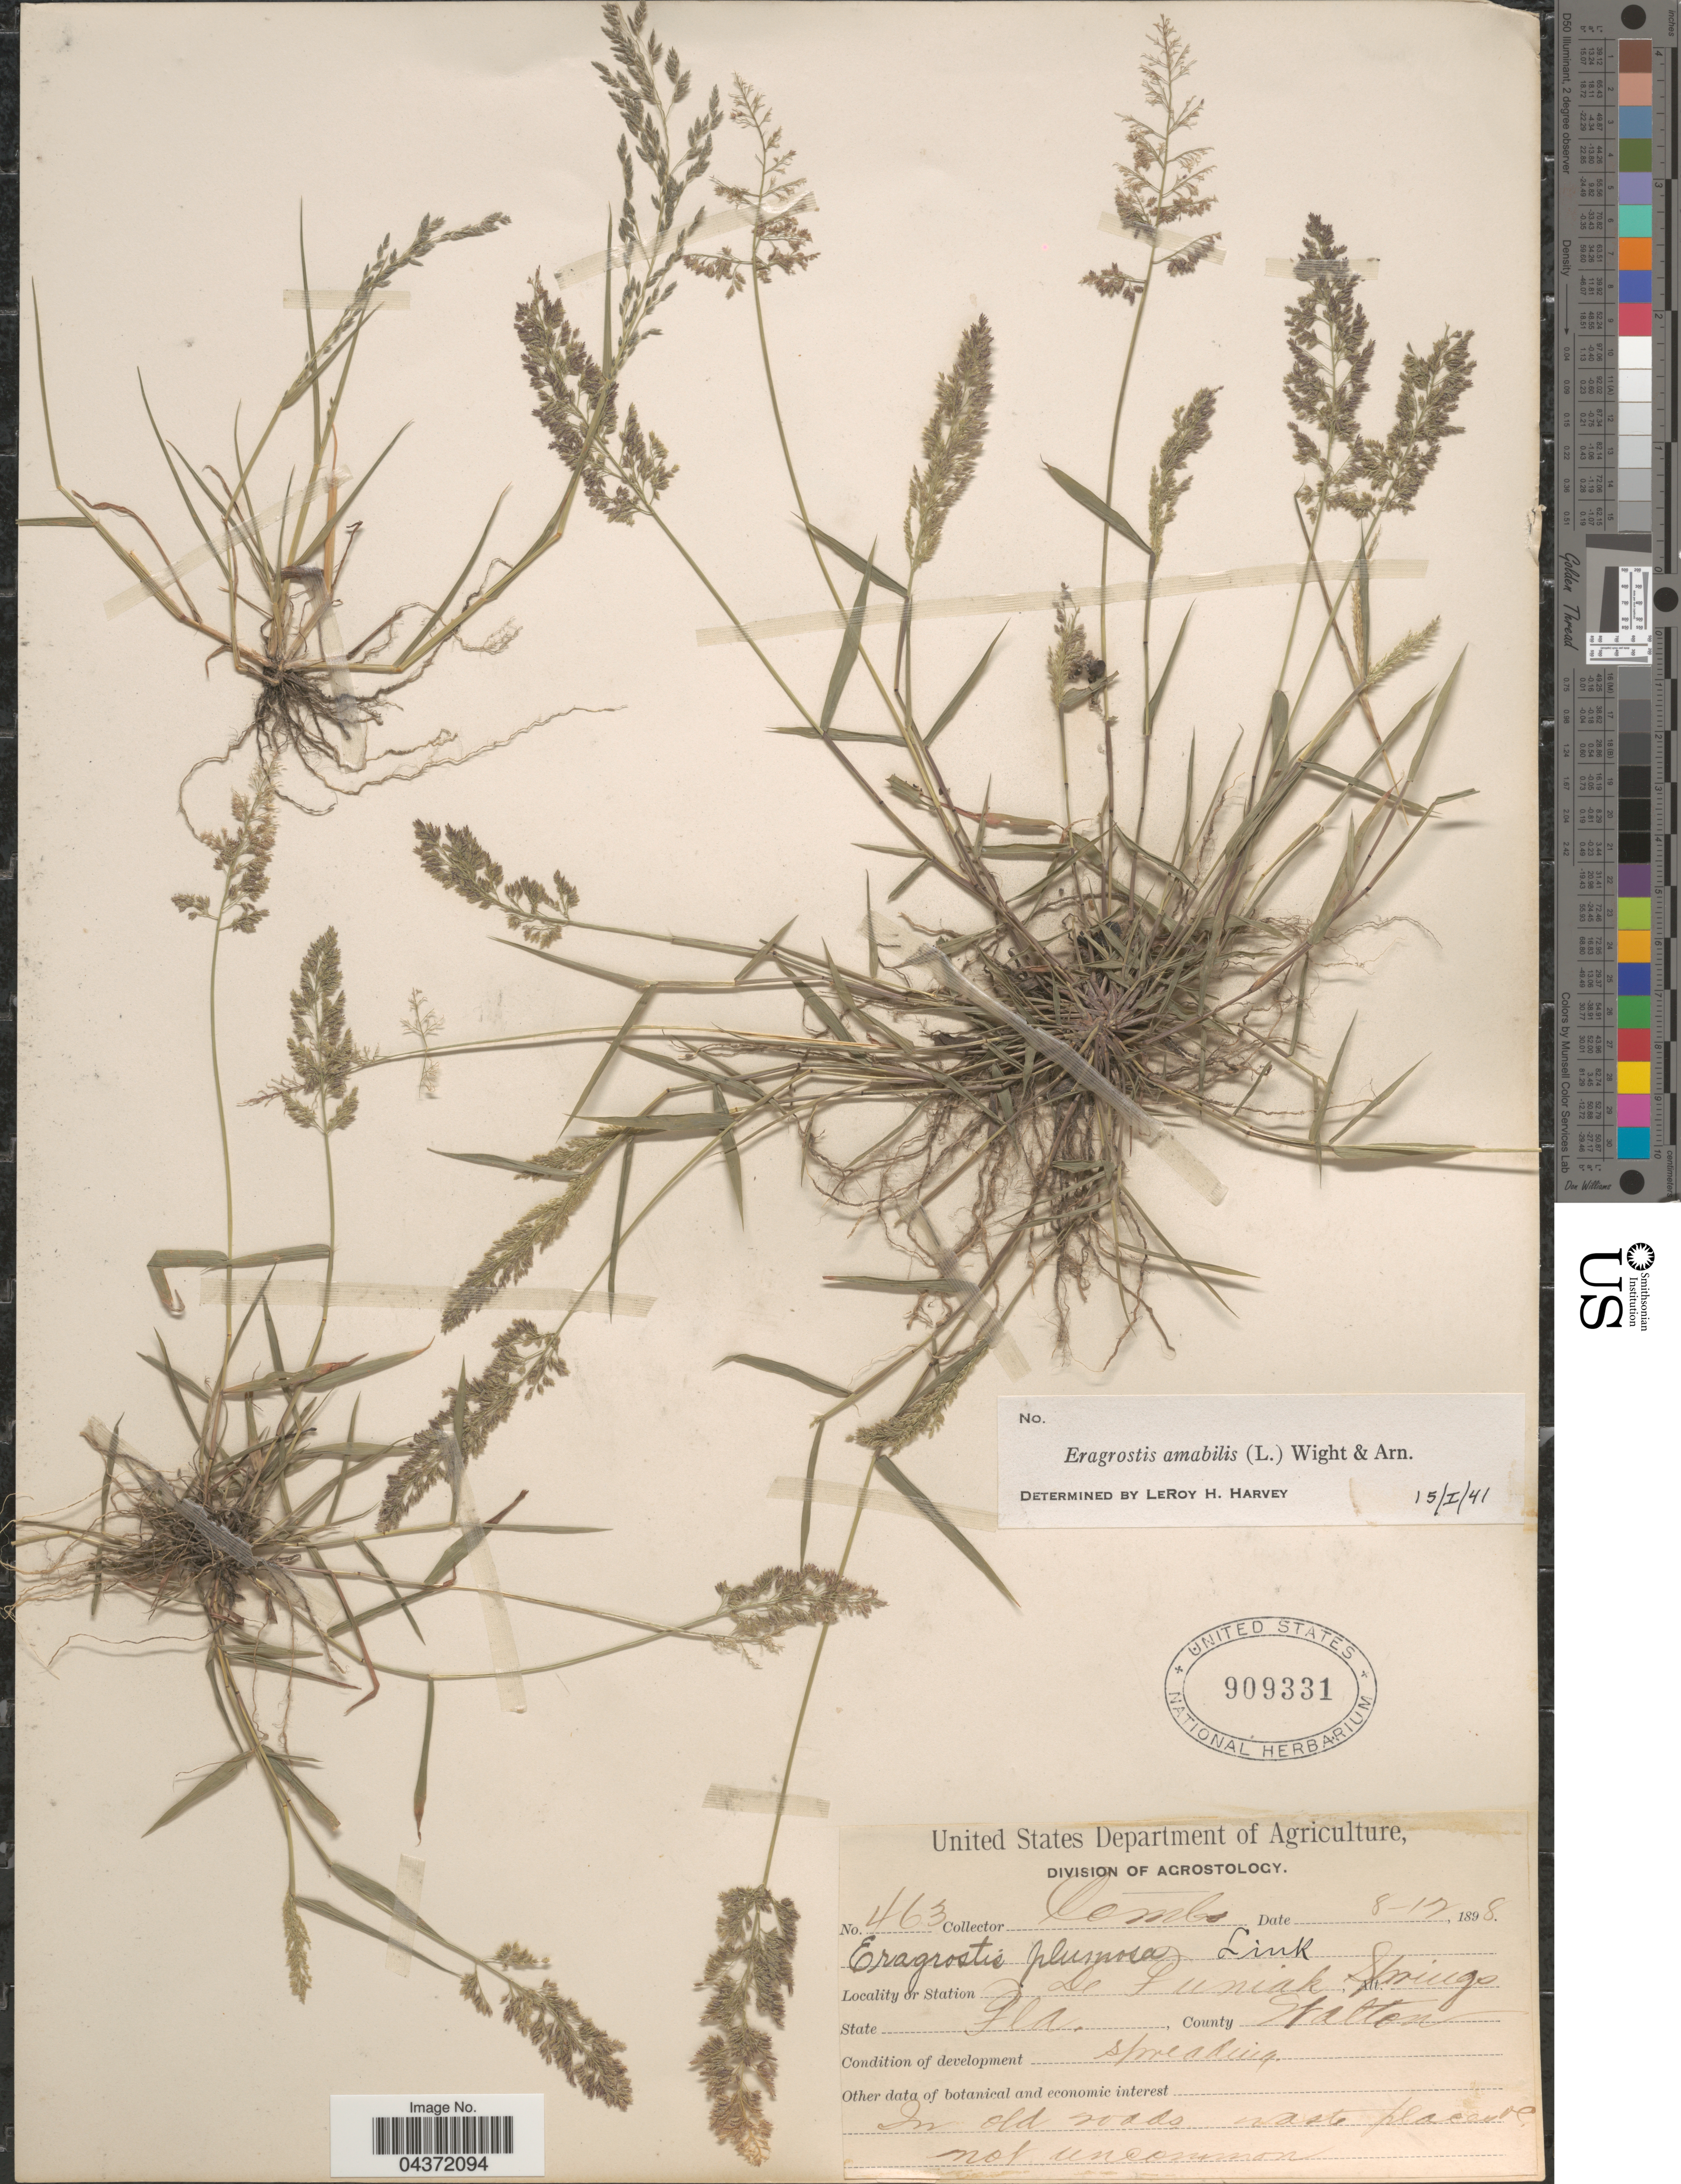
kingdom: Plantae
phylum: Tracheophyta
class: Liliopsida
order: Poales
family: Poaceae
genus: Eragrostis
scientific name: Eragrostis tenella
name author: (L.) P. Beauv. ex Roem. & Schult.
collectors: -. Combs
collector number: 463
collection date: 1898-08-12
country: United States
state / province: Florida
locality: De Funiak Springs. County Walton.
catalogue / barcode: US 909331